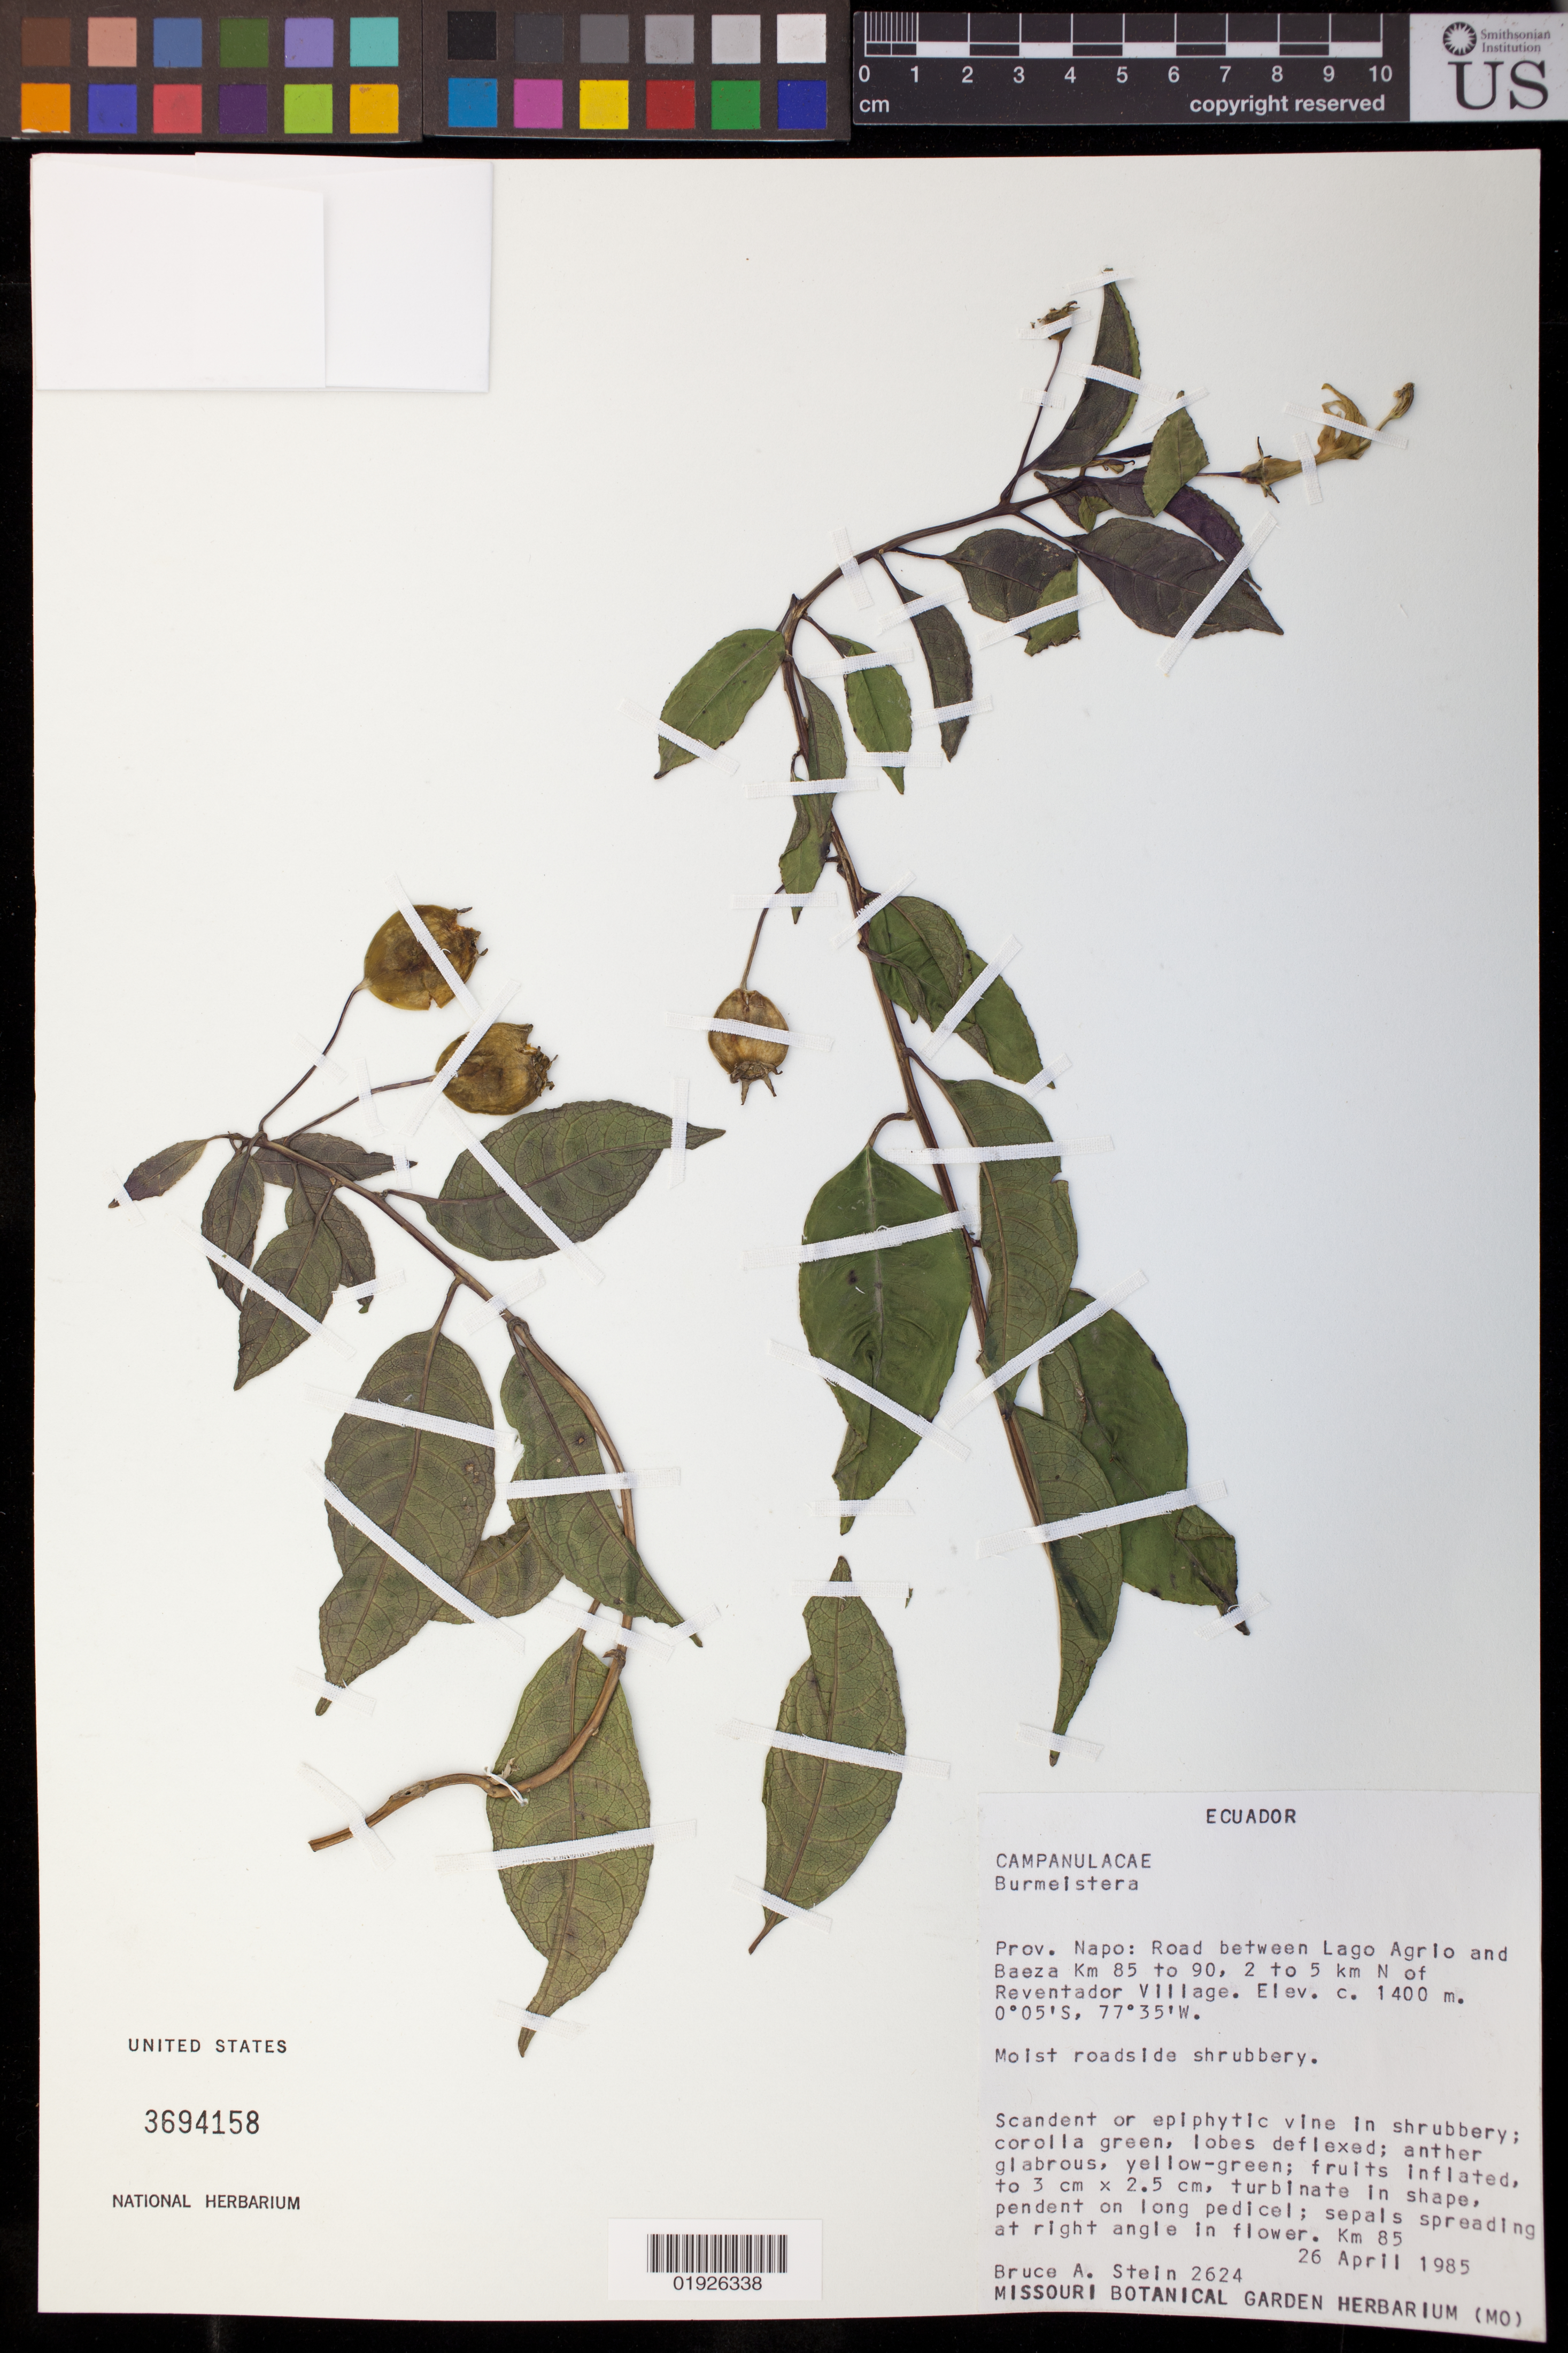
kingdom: Plantae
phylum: Tracheophyta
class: Magnoliopsida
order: Asterales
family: Campanulaceae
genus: Burmeistera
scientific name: Burmeistera sp.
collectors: B. A. Stein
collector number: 2624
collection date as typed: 26 Apr 1985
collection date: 1985-04-26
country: Ecuador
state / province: Napo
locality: Road betrween Lago Agrio and Baeza, km 85-90, 2-5 km N of Reventador Village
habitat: Moist roadside shrubbery.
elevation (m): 1400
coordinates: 0 05 S, 77 35 W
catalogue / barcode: US 3694158